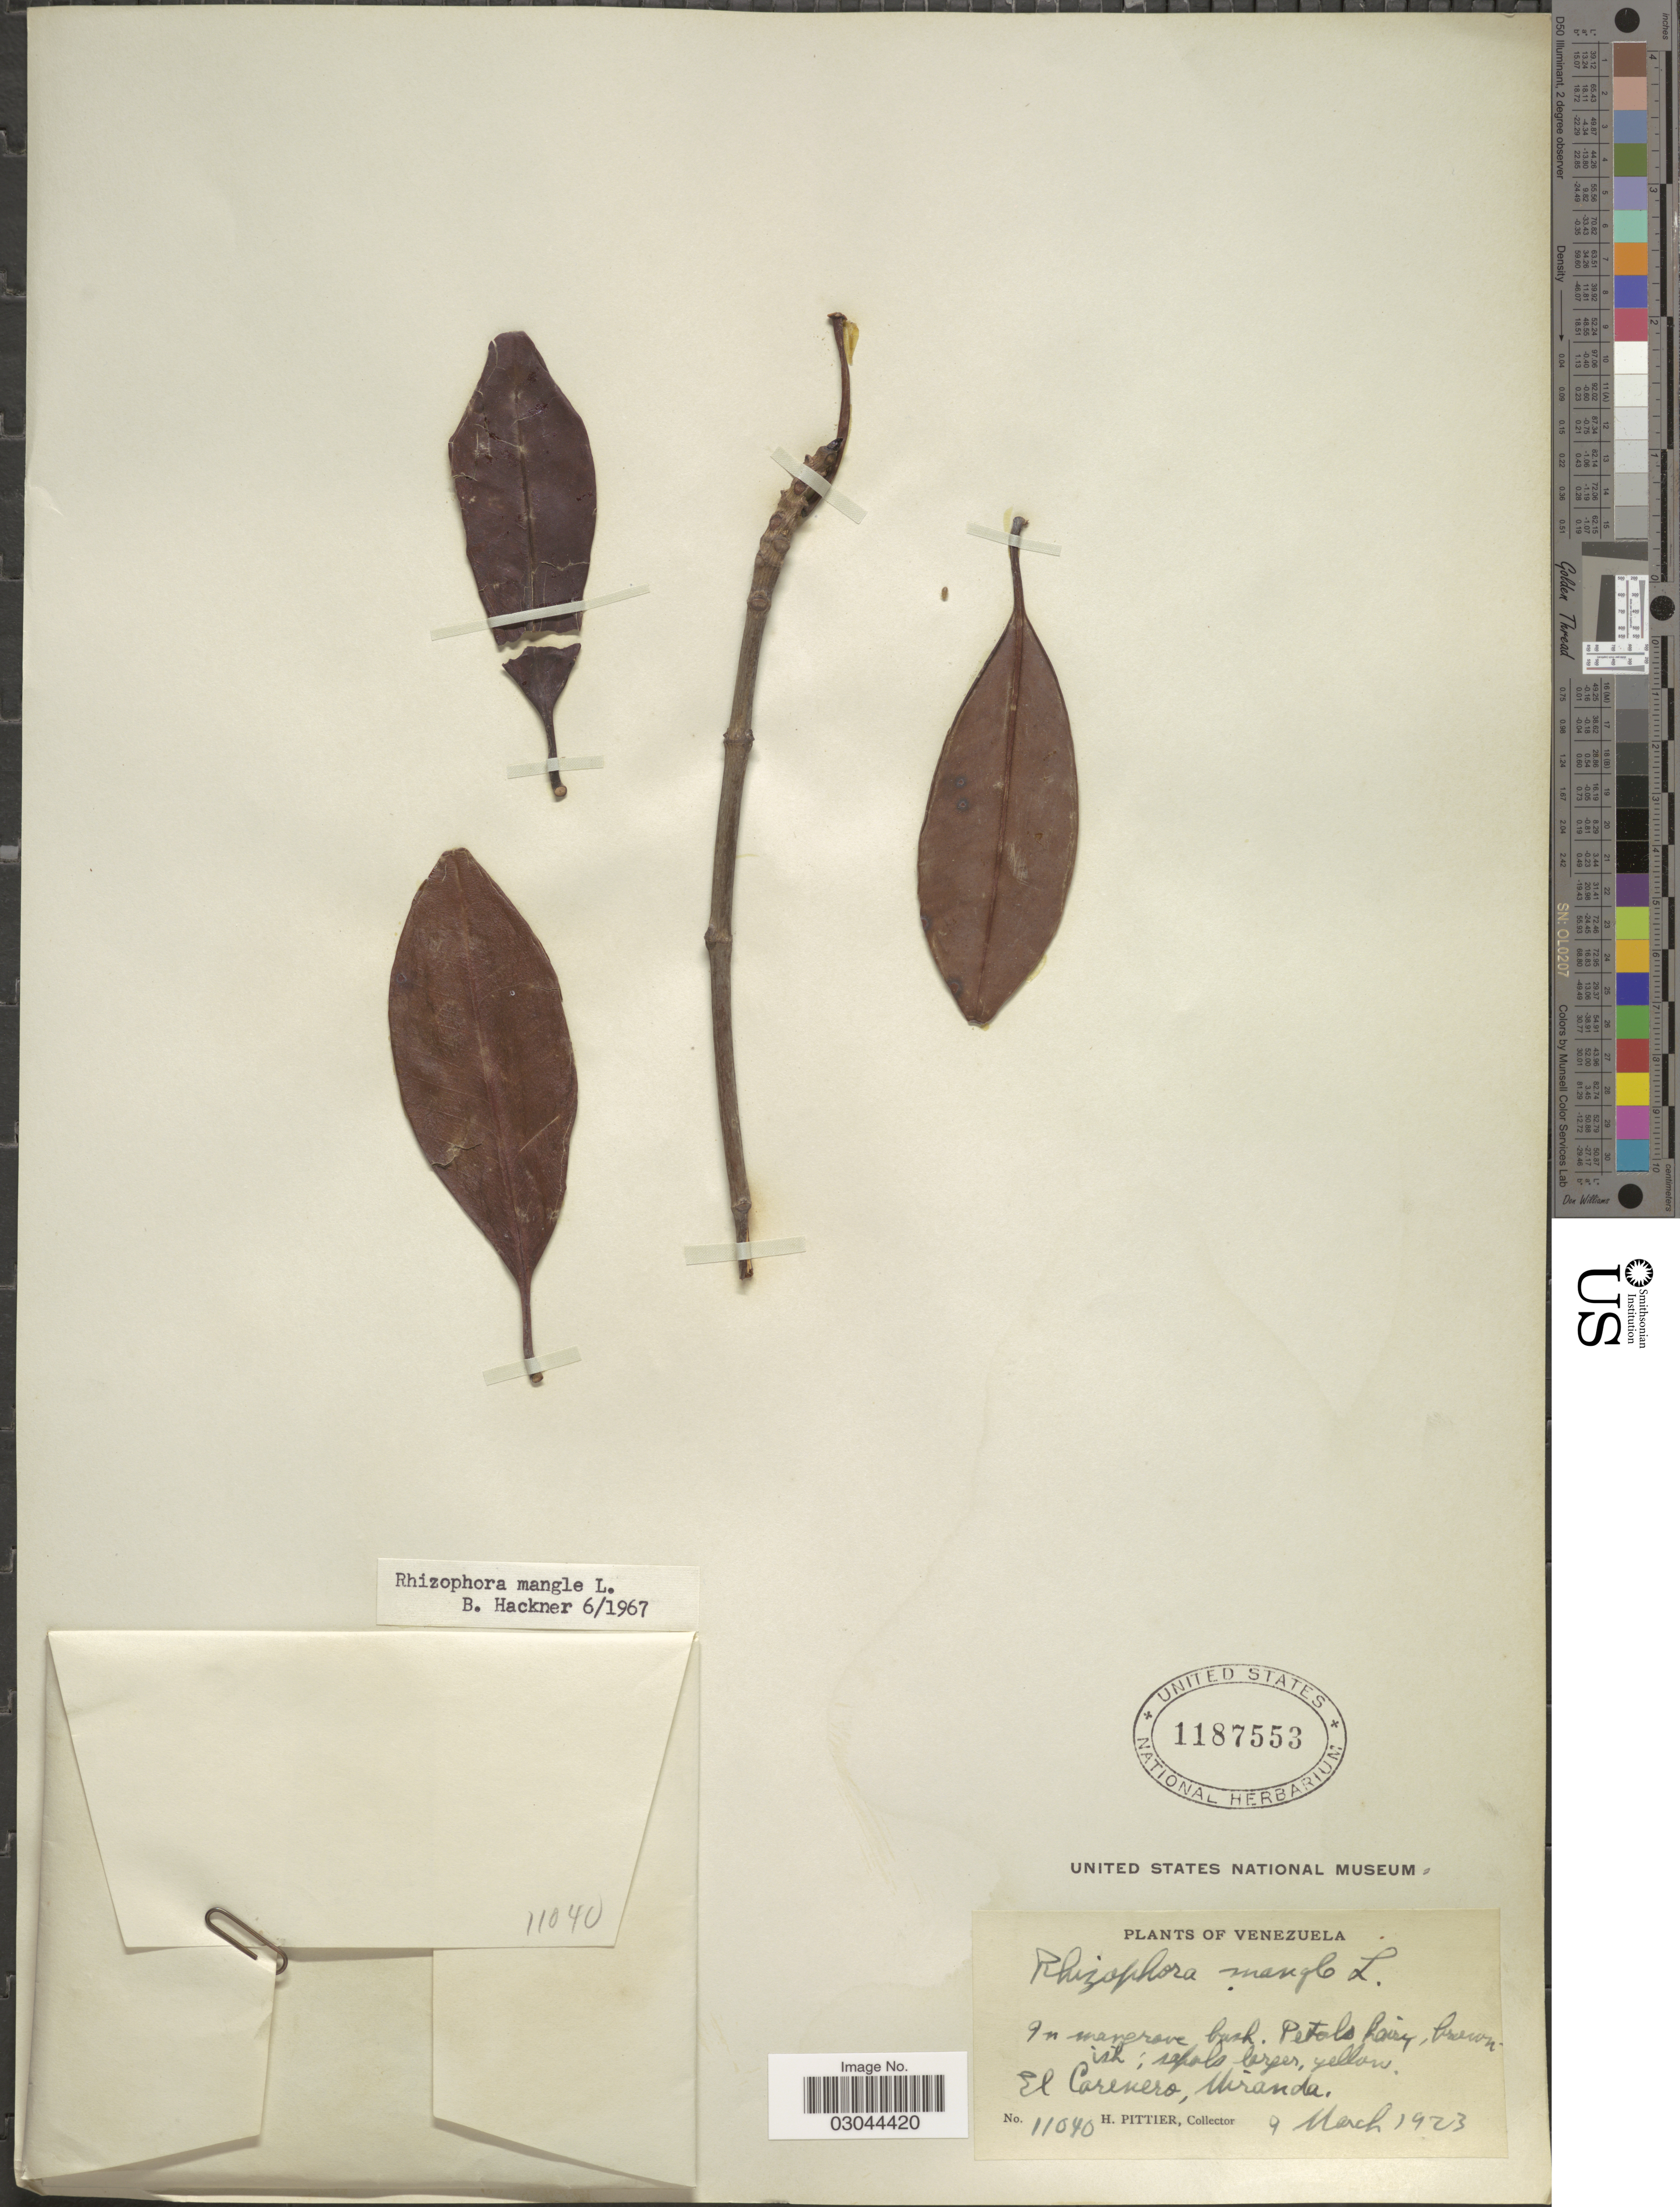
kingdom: Plantae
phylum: Tracheophyta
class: Magnoliopsida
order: Malpighiales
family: Rhizophoraceae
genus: Rhizophora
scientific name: Rhizophora mangle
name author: L.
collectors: H. F. Pittier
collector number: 11040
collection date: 1923-03-09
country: Venezuela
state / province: Miranda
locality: El Carenero, Miranda.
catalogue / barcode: US 1187553